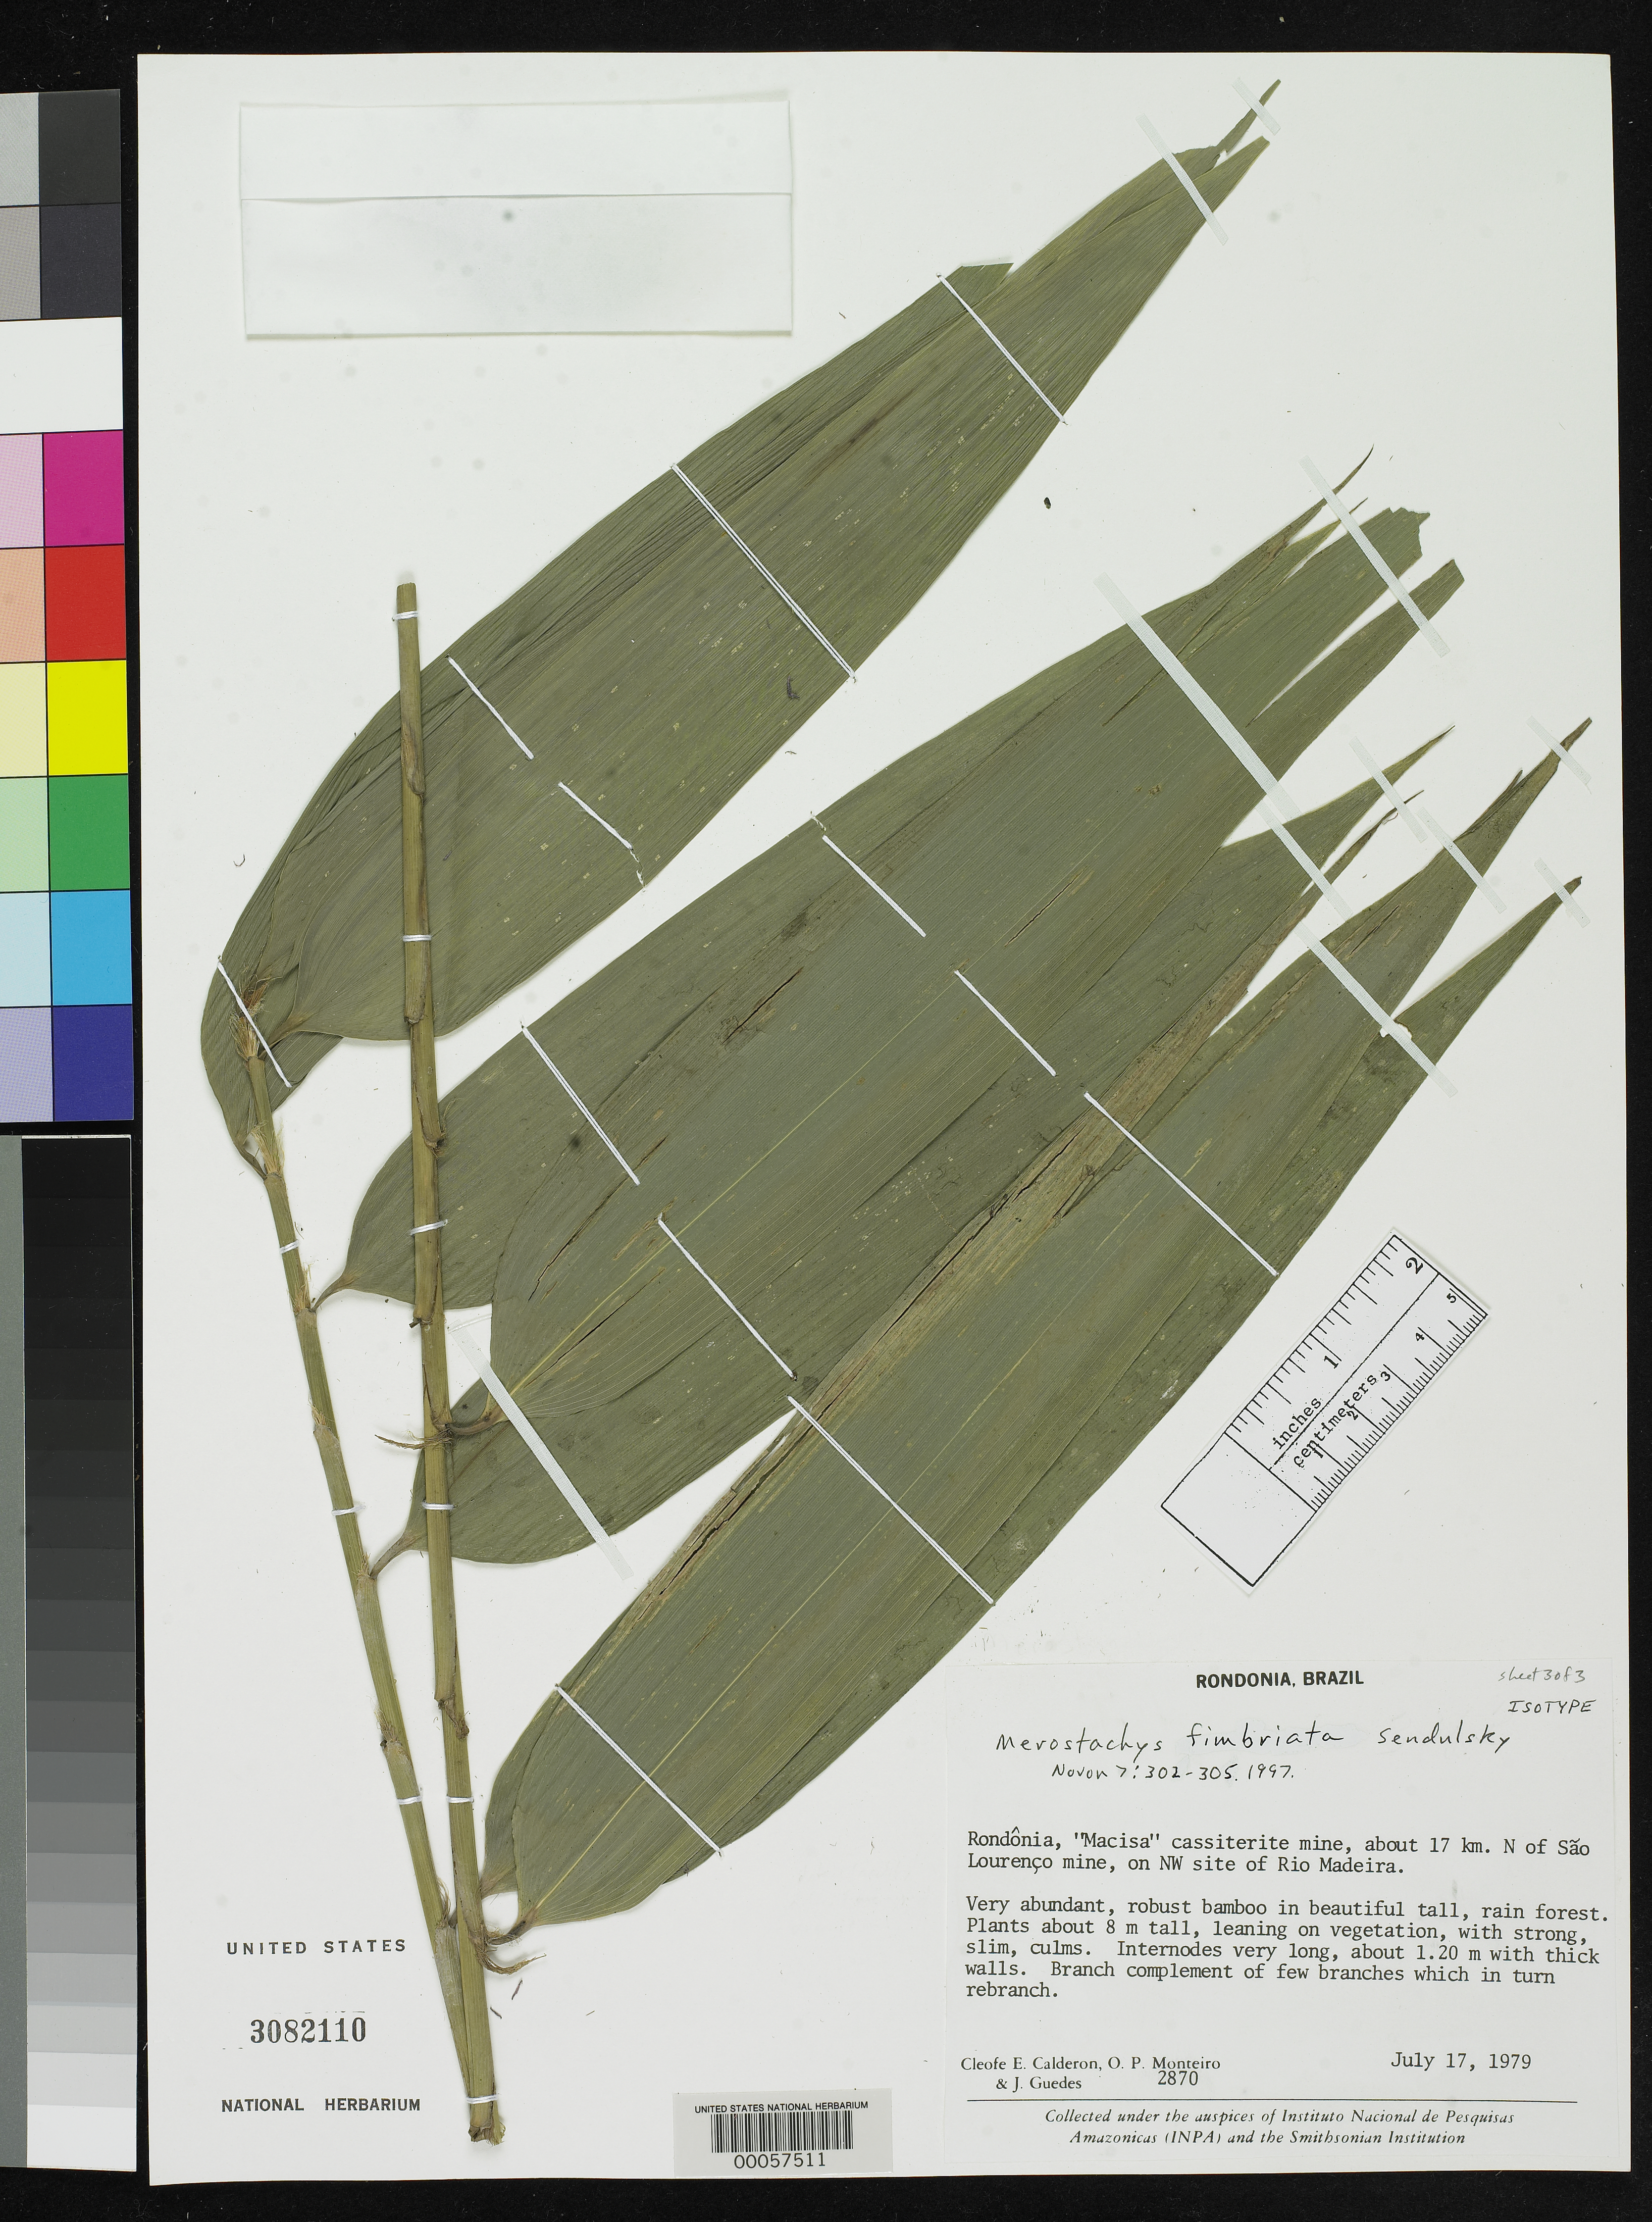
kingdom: Plantae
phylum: Tracheophyta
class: Liliopsida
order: Poales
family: Poaceae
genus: Merostachys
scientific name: Merostachys fimbriata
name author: Send.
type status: Isotype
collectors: C. E. Calderón, O. P. Monteiro & J. Guedes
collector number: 2870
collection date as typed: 17 Jul 1979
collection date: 1979-07-17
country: Brazil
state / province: Rondônia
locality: Rondônia, "Macisa" cassiterite mine, about 17 km N of São Lourenço mine, on NW site of Rio Madeira.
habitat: Beautiful tall, rain forest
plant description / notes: Holotype at MO.; Isotype mounted on 3 sheets.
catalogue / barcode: US 3082110